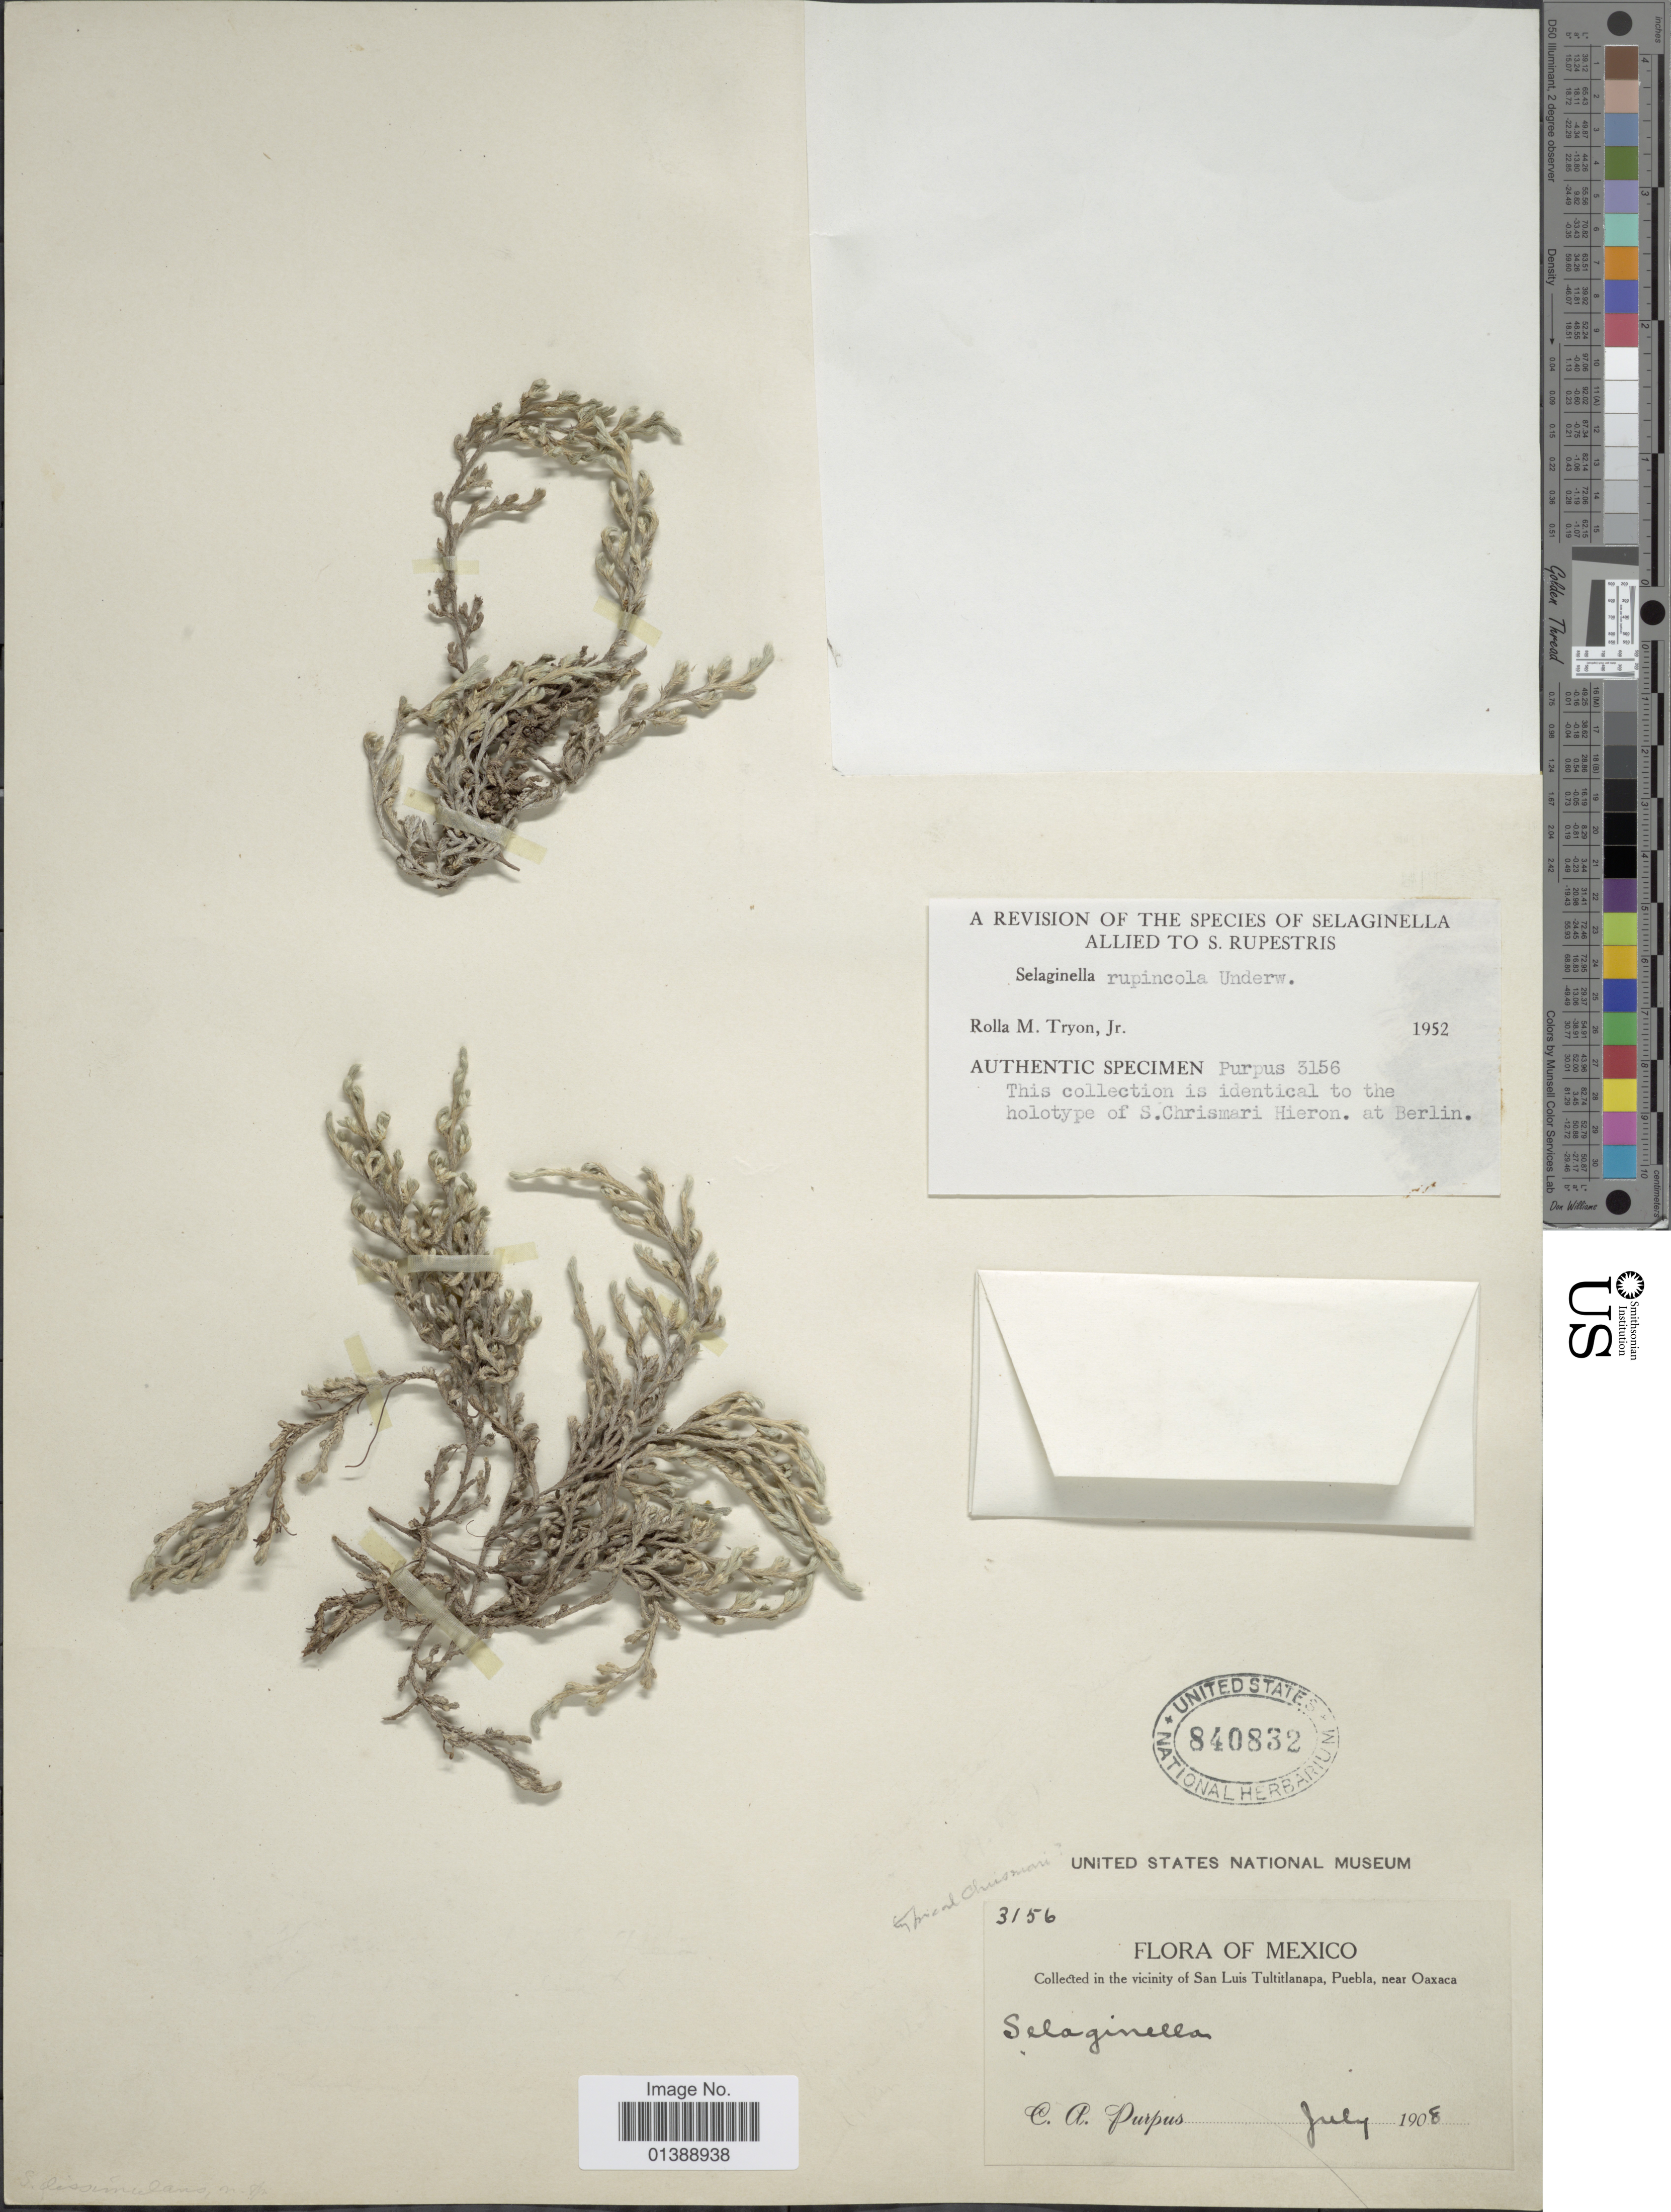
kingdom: Plantae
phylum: Tracheophyta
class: Lycopodiopsida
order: Selaginellales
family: Selaginellaceae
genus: Selaginella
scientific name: Selaginella rupincola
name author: Underw.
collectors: C. A. Purpus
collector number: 3156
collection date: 1908-07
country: Mexico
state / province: Oaxaca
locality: In the vicinity of San Luis Tultitlanapa, Puebla, near Oaxaca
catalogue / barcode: US 840832